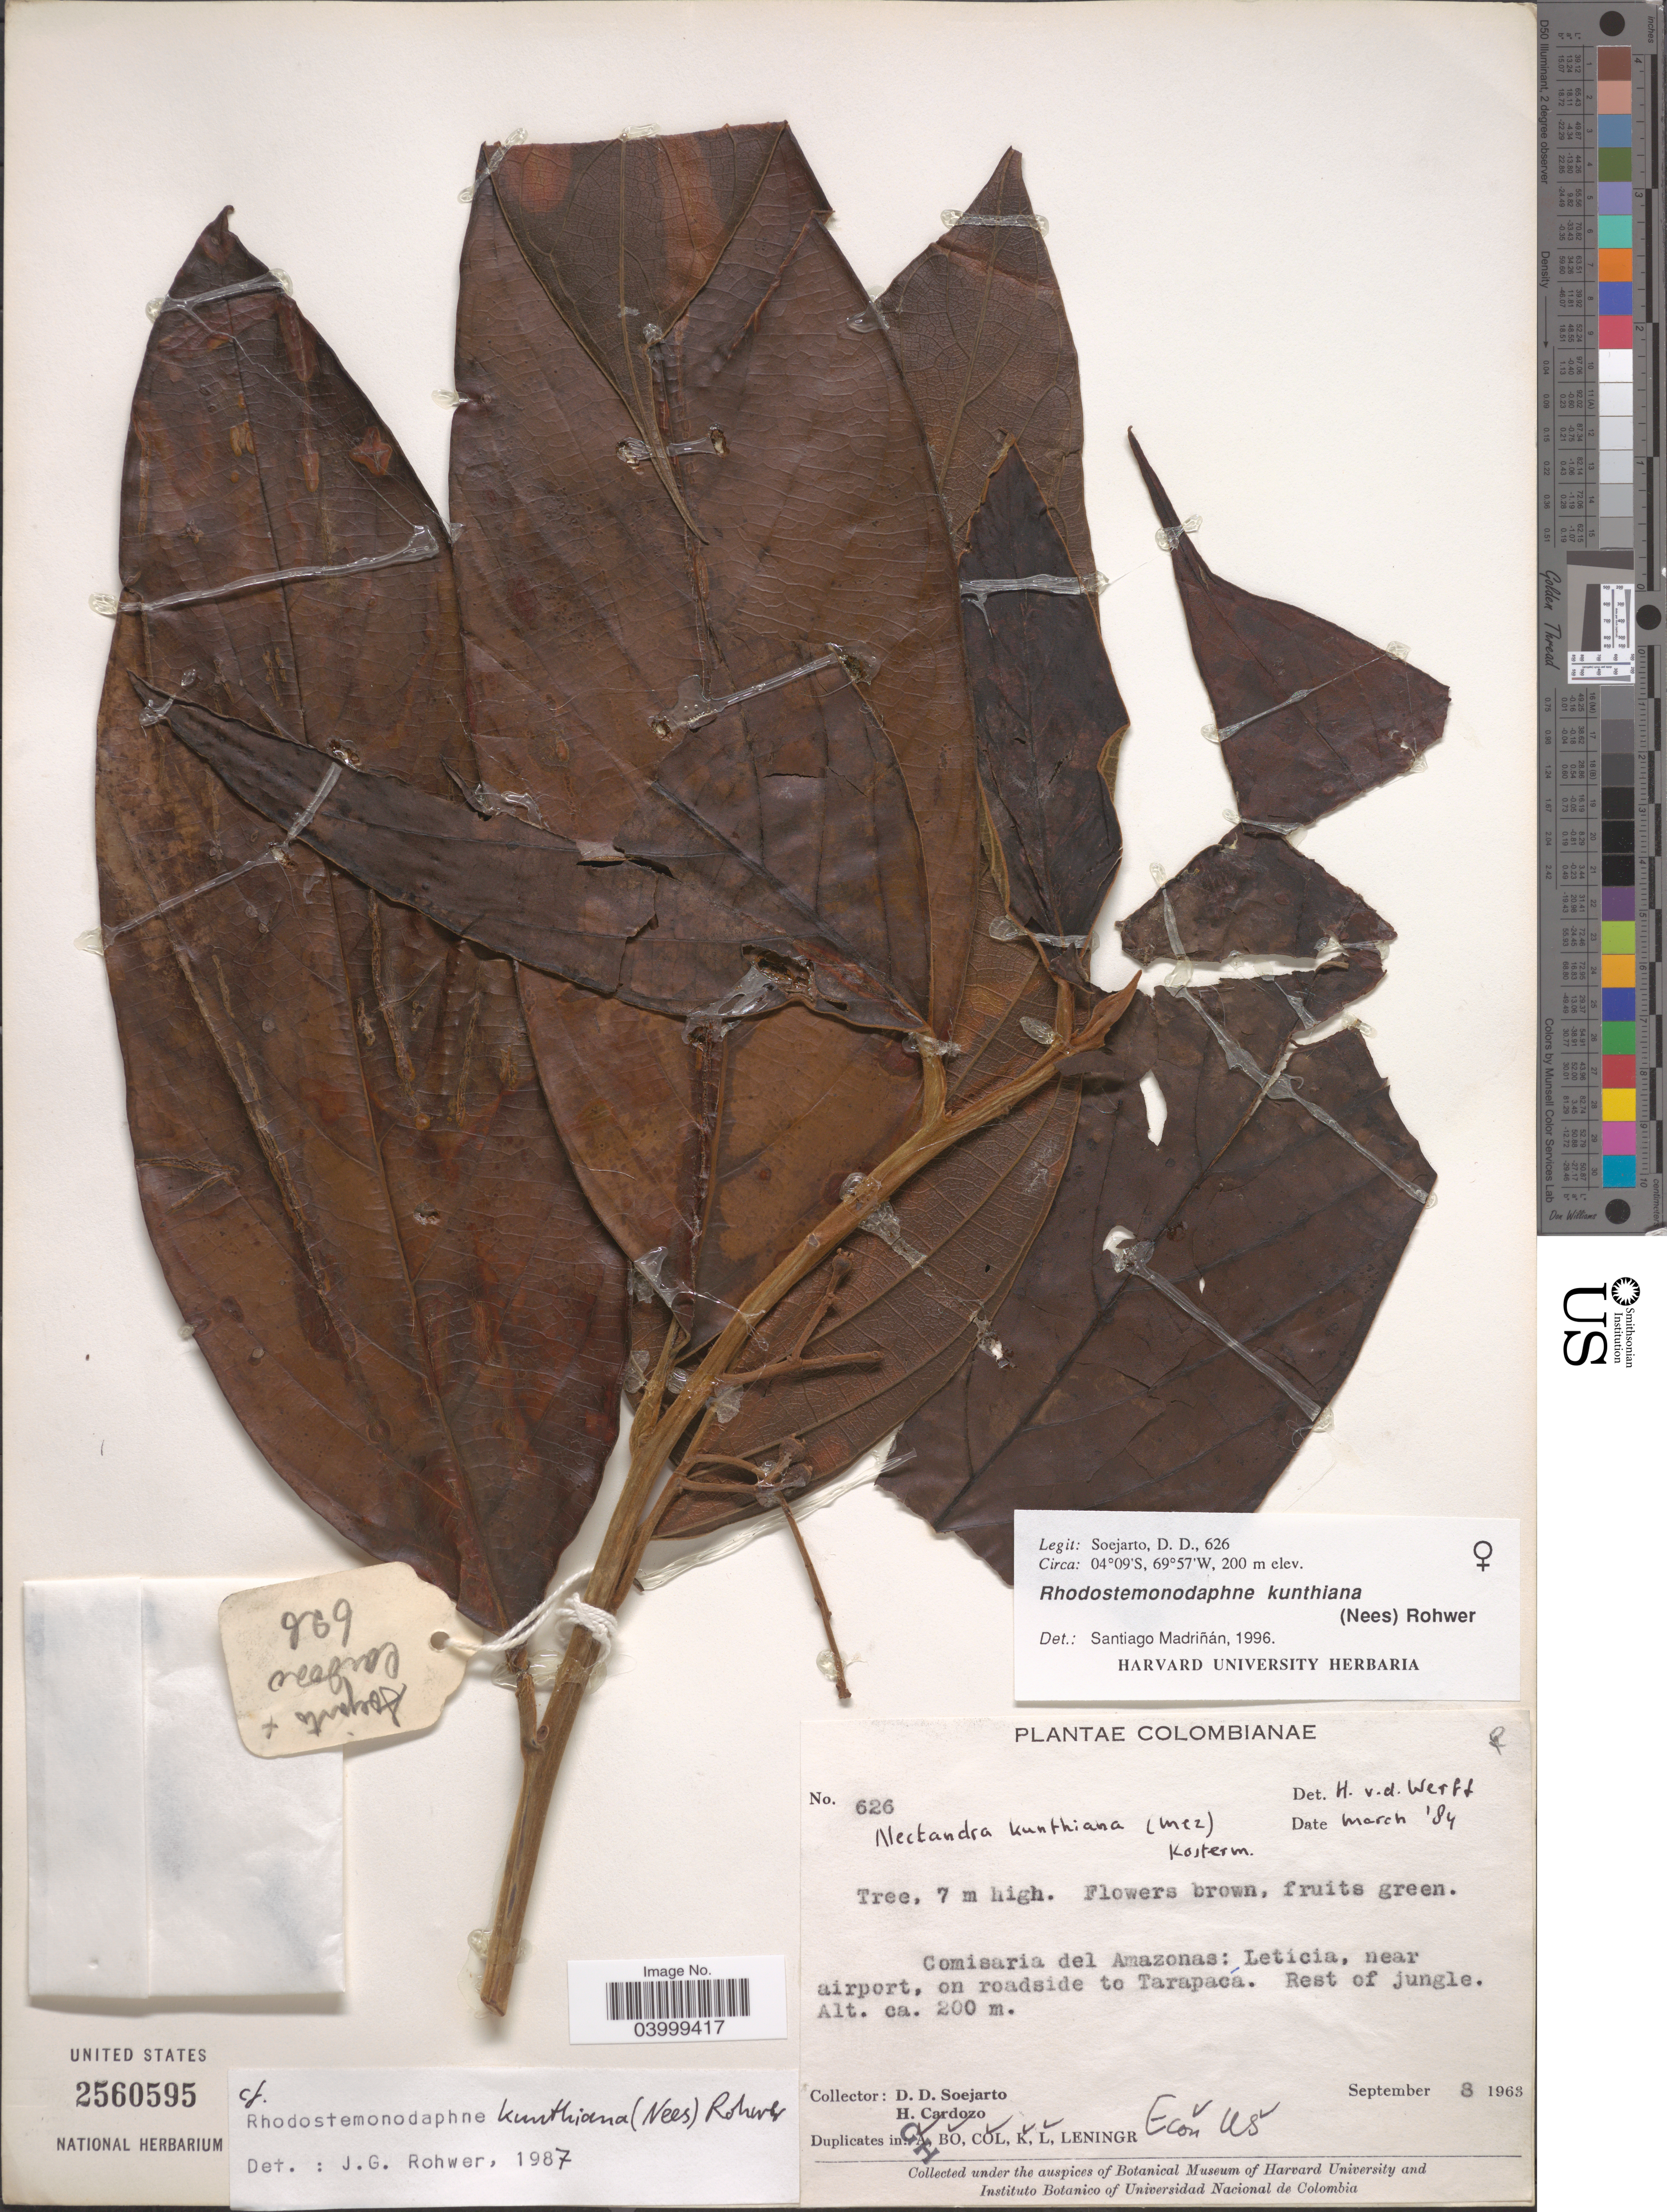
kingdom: Plantae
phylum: Tracheophyta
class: Magnoliopsida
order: Laurales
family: Lauraceae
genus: Rhodostemonodaphne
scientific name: Rhodostemonodaphne kunthiana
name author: (Nees) Rohwer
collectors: H. Cardozo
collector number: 626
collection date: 1963-09-03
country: Colombia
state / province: Amazônas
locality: Comisaria del Amazonas: Leticia, near airport, on roadside to Tarapacá. Rest of jungle.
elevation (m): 200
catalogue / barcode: US 2560595